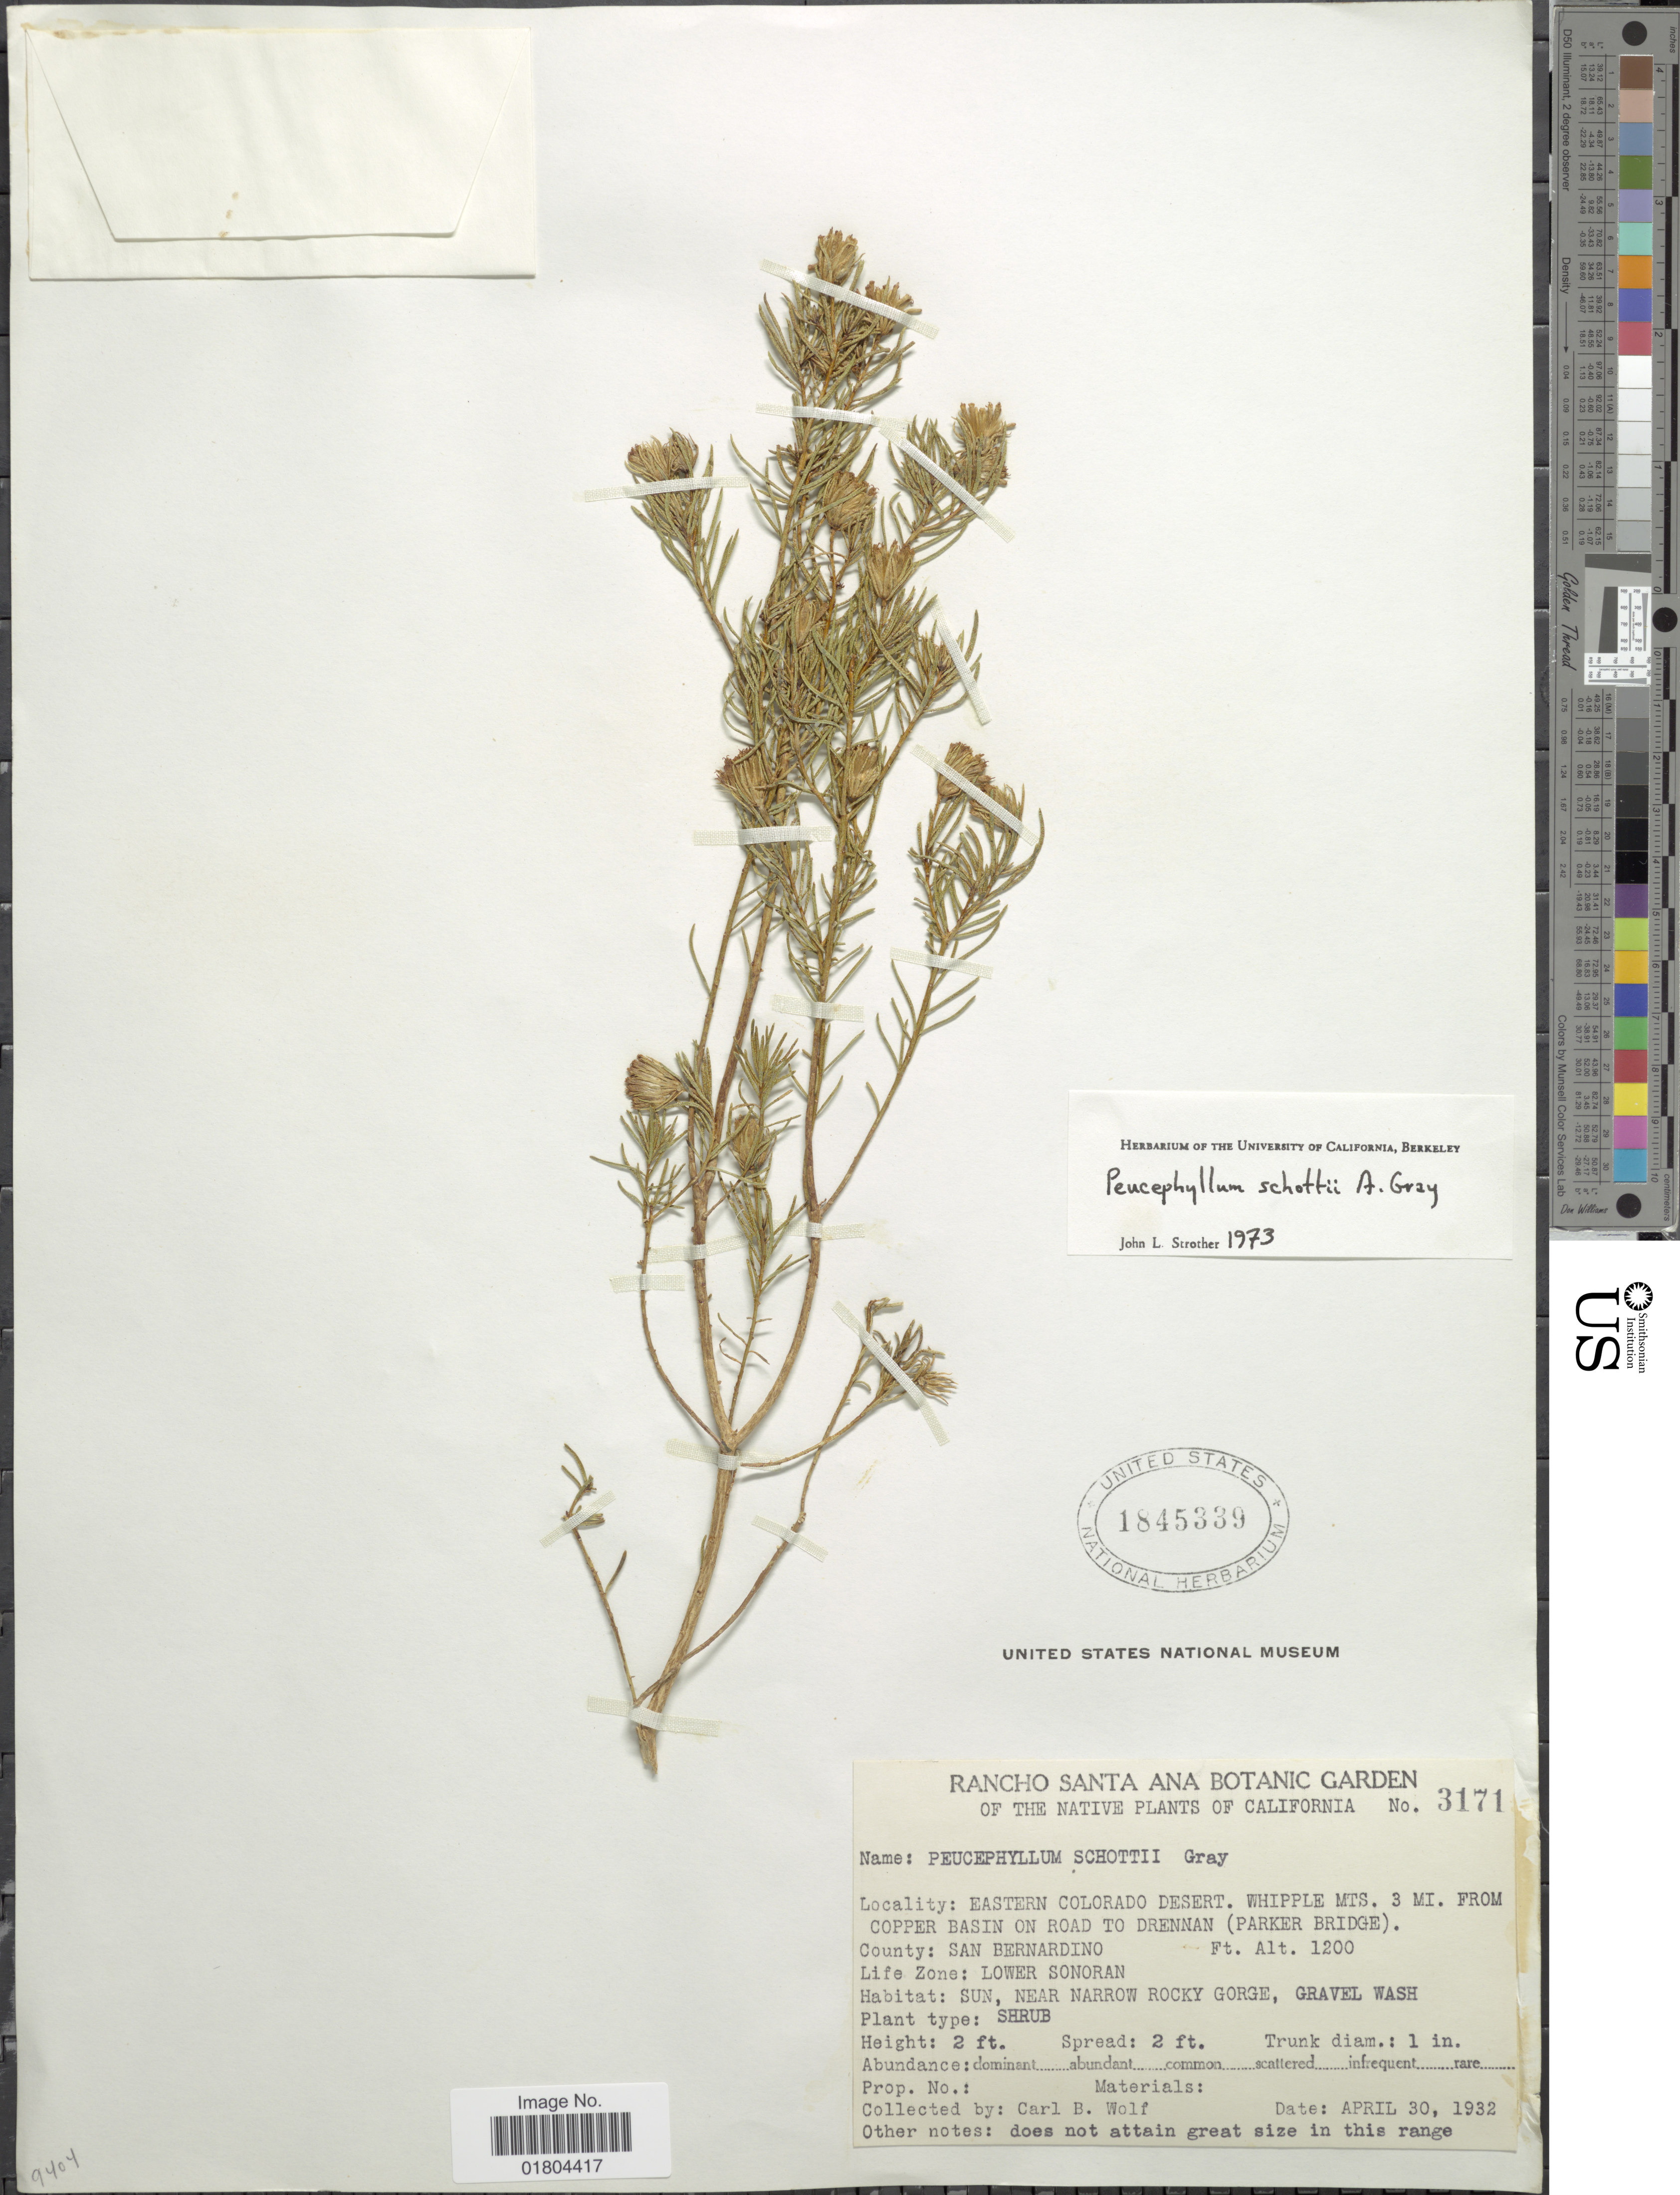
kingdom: Plantae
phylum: Tracheophyta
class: Magnoliopsida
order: Asterales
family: Asteraceae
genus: Peucephyllum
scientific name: Peucephyllum schottii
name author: A. Gray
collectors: C. B. Wolf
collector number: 3171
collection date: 1932-04-30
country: United States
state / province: Colorado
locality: Eastern Colorado Desert. Whipple Mts. 3 mi from Copper basin on Road to Drennan (Parker Bridge), County San Bernardino, Life Zone: Lower Sonoran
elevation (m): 366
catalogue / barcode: US 1845339